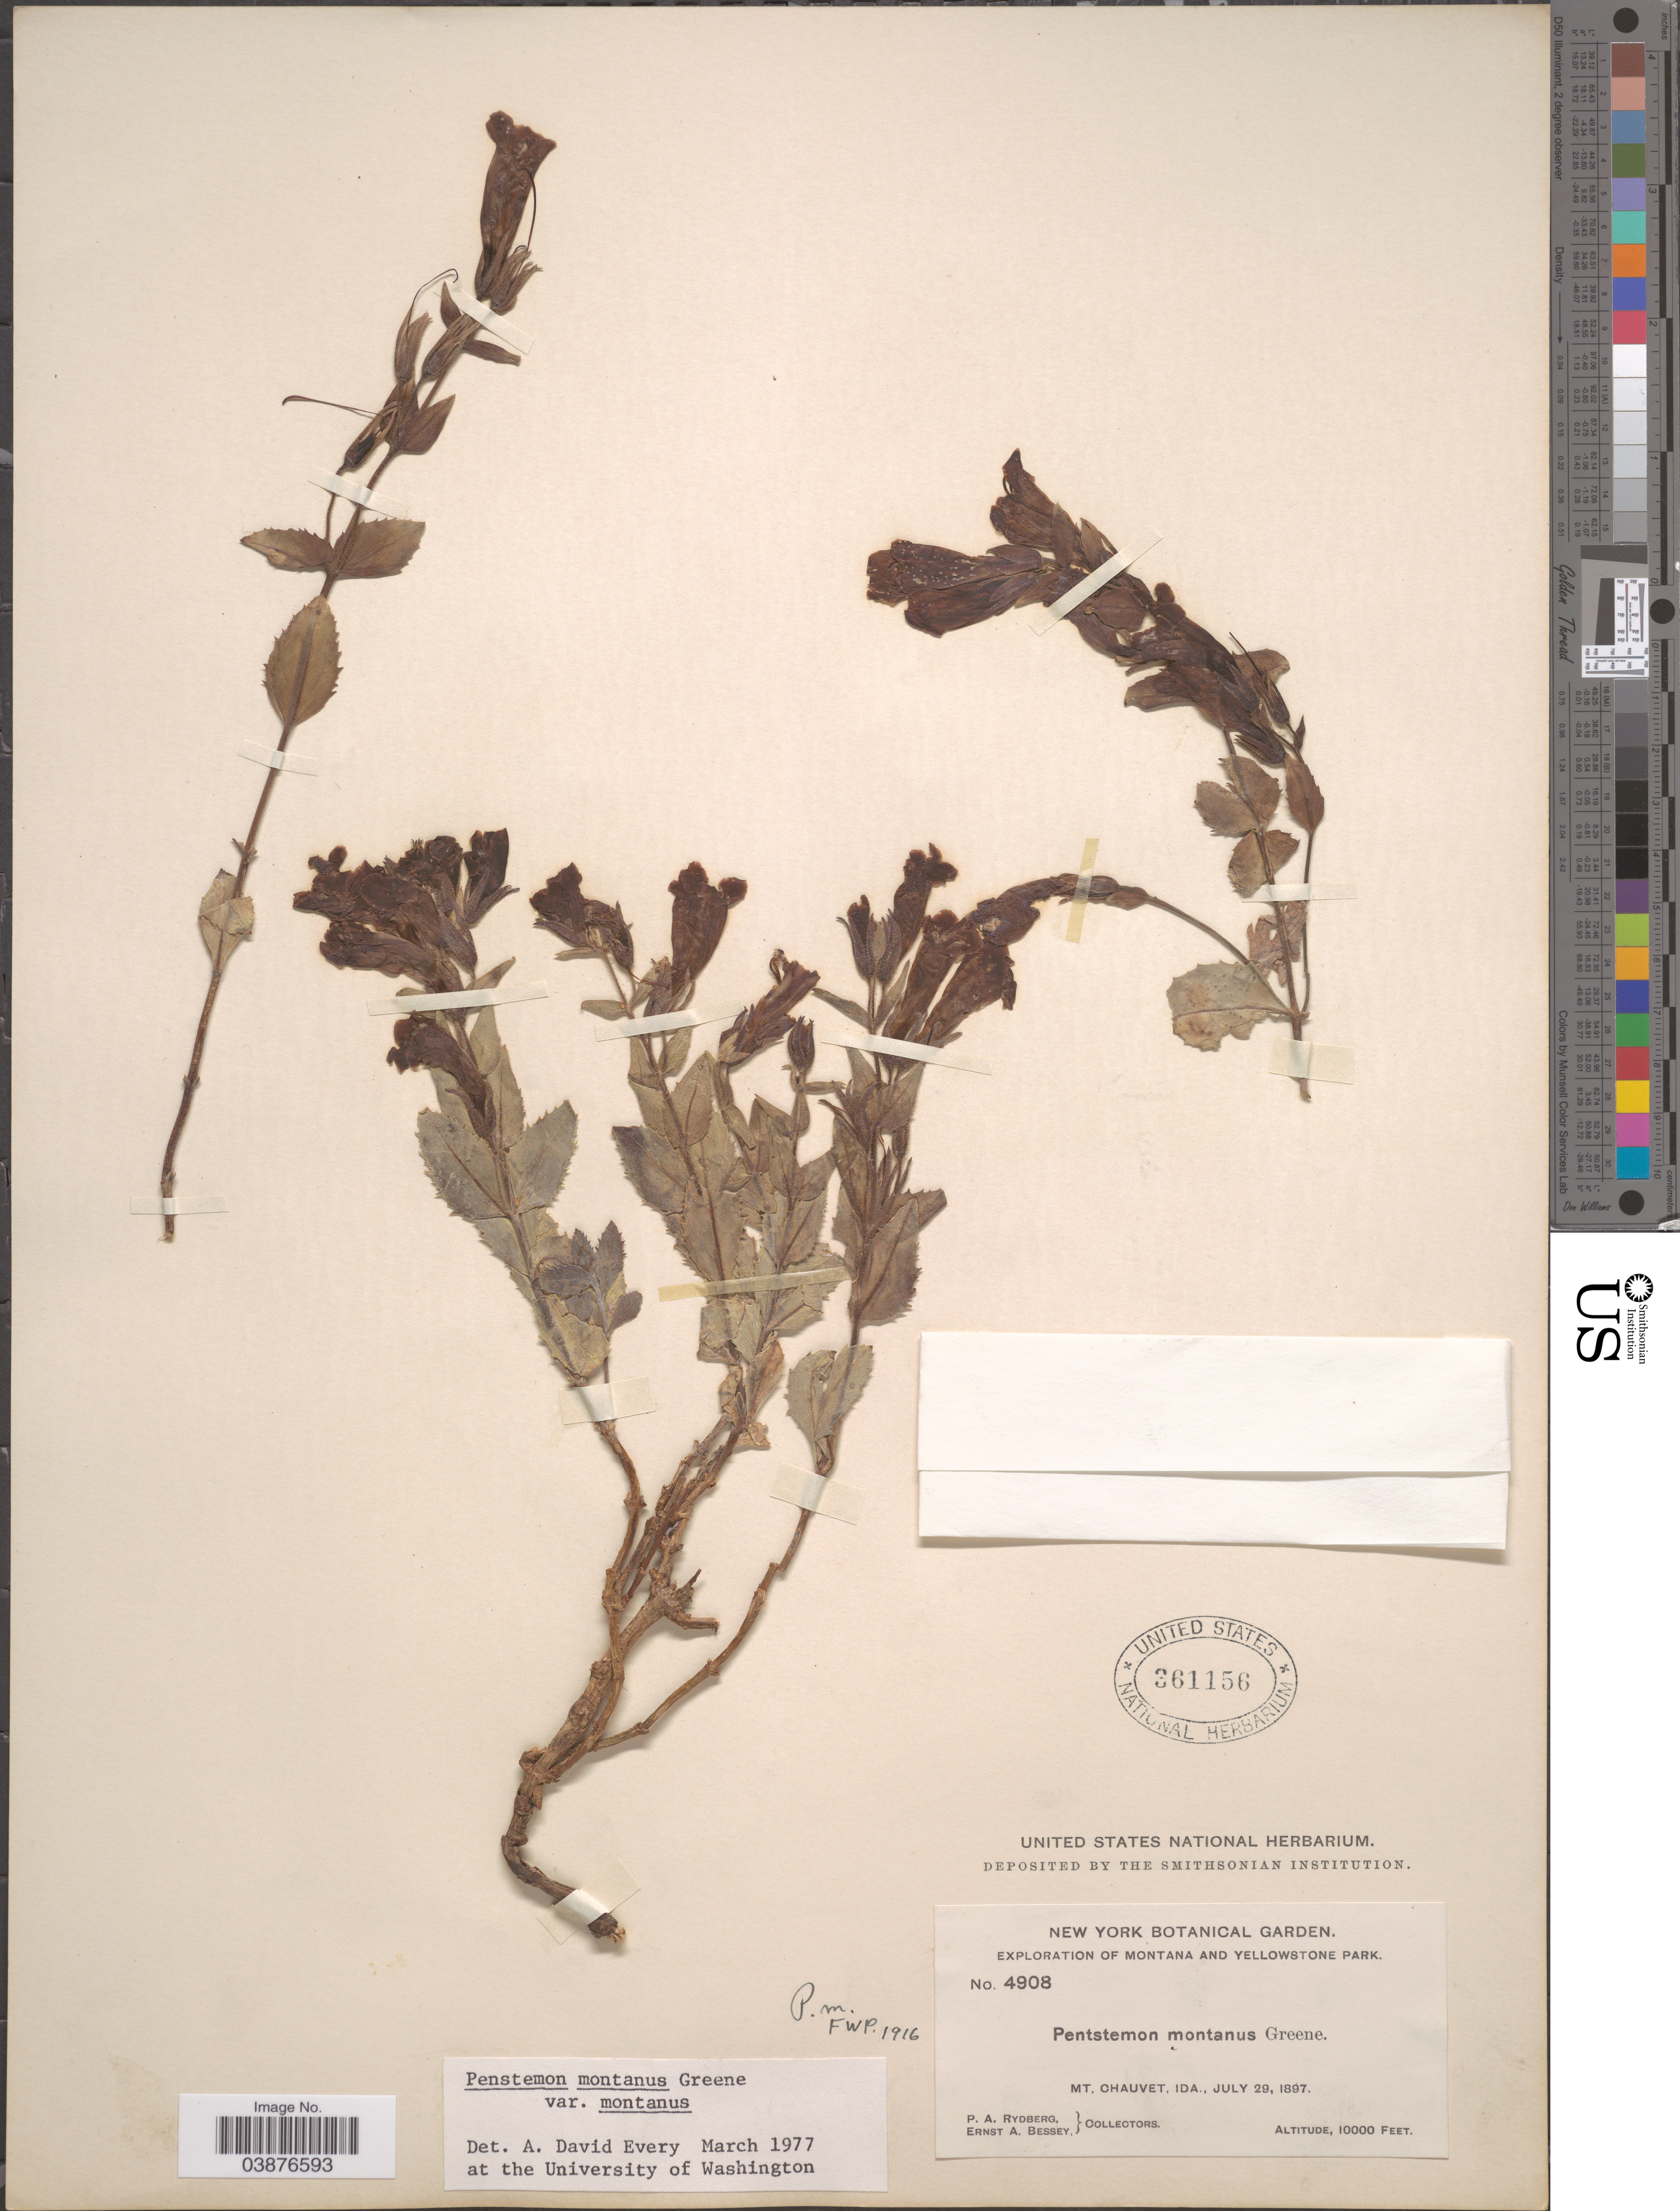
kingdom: Plantae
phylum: Tracheophyta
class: Magnoliopsida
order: Lamiales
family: Plantaginaceae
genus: Penstemon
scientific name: Penstemon montanus var. montanus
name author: Greene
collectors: P. A. Rydberg & E. A. Bessey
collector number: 4908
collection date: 1897-07-29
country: United States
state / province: Idaho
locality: Mt. Chauvet.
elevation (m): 3048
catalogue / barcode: US 361156